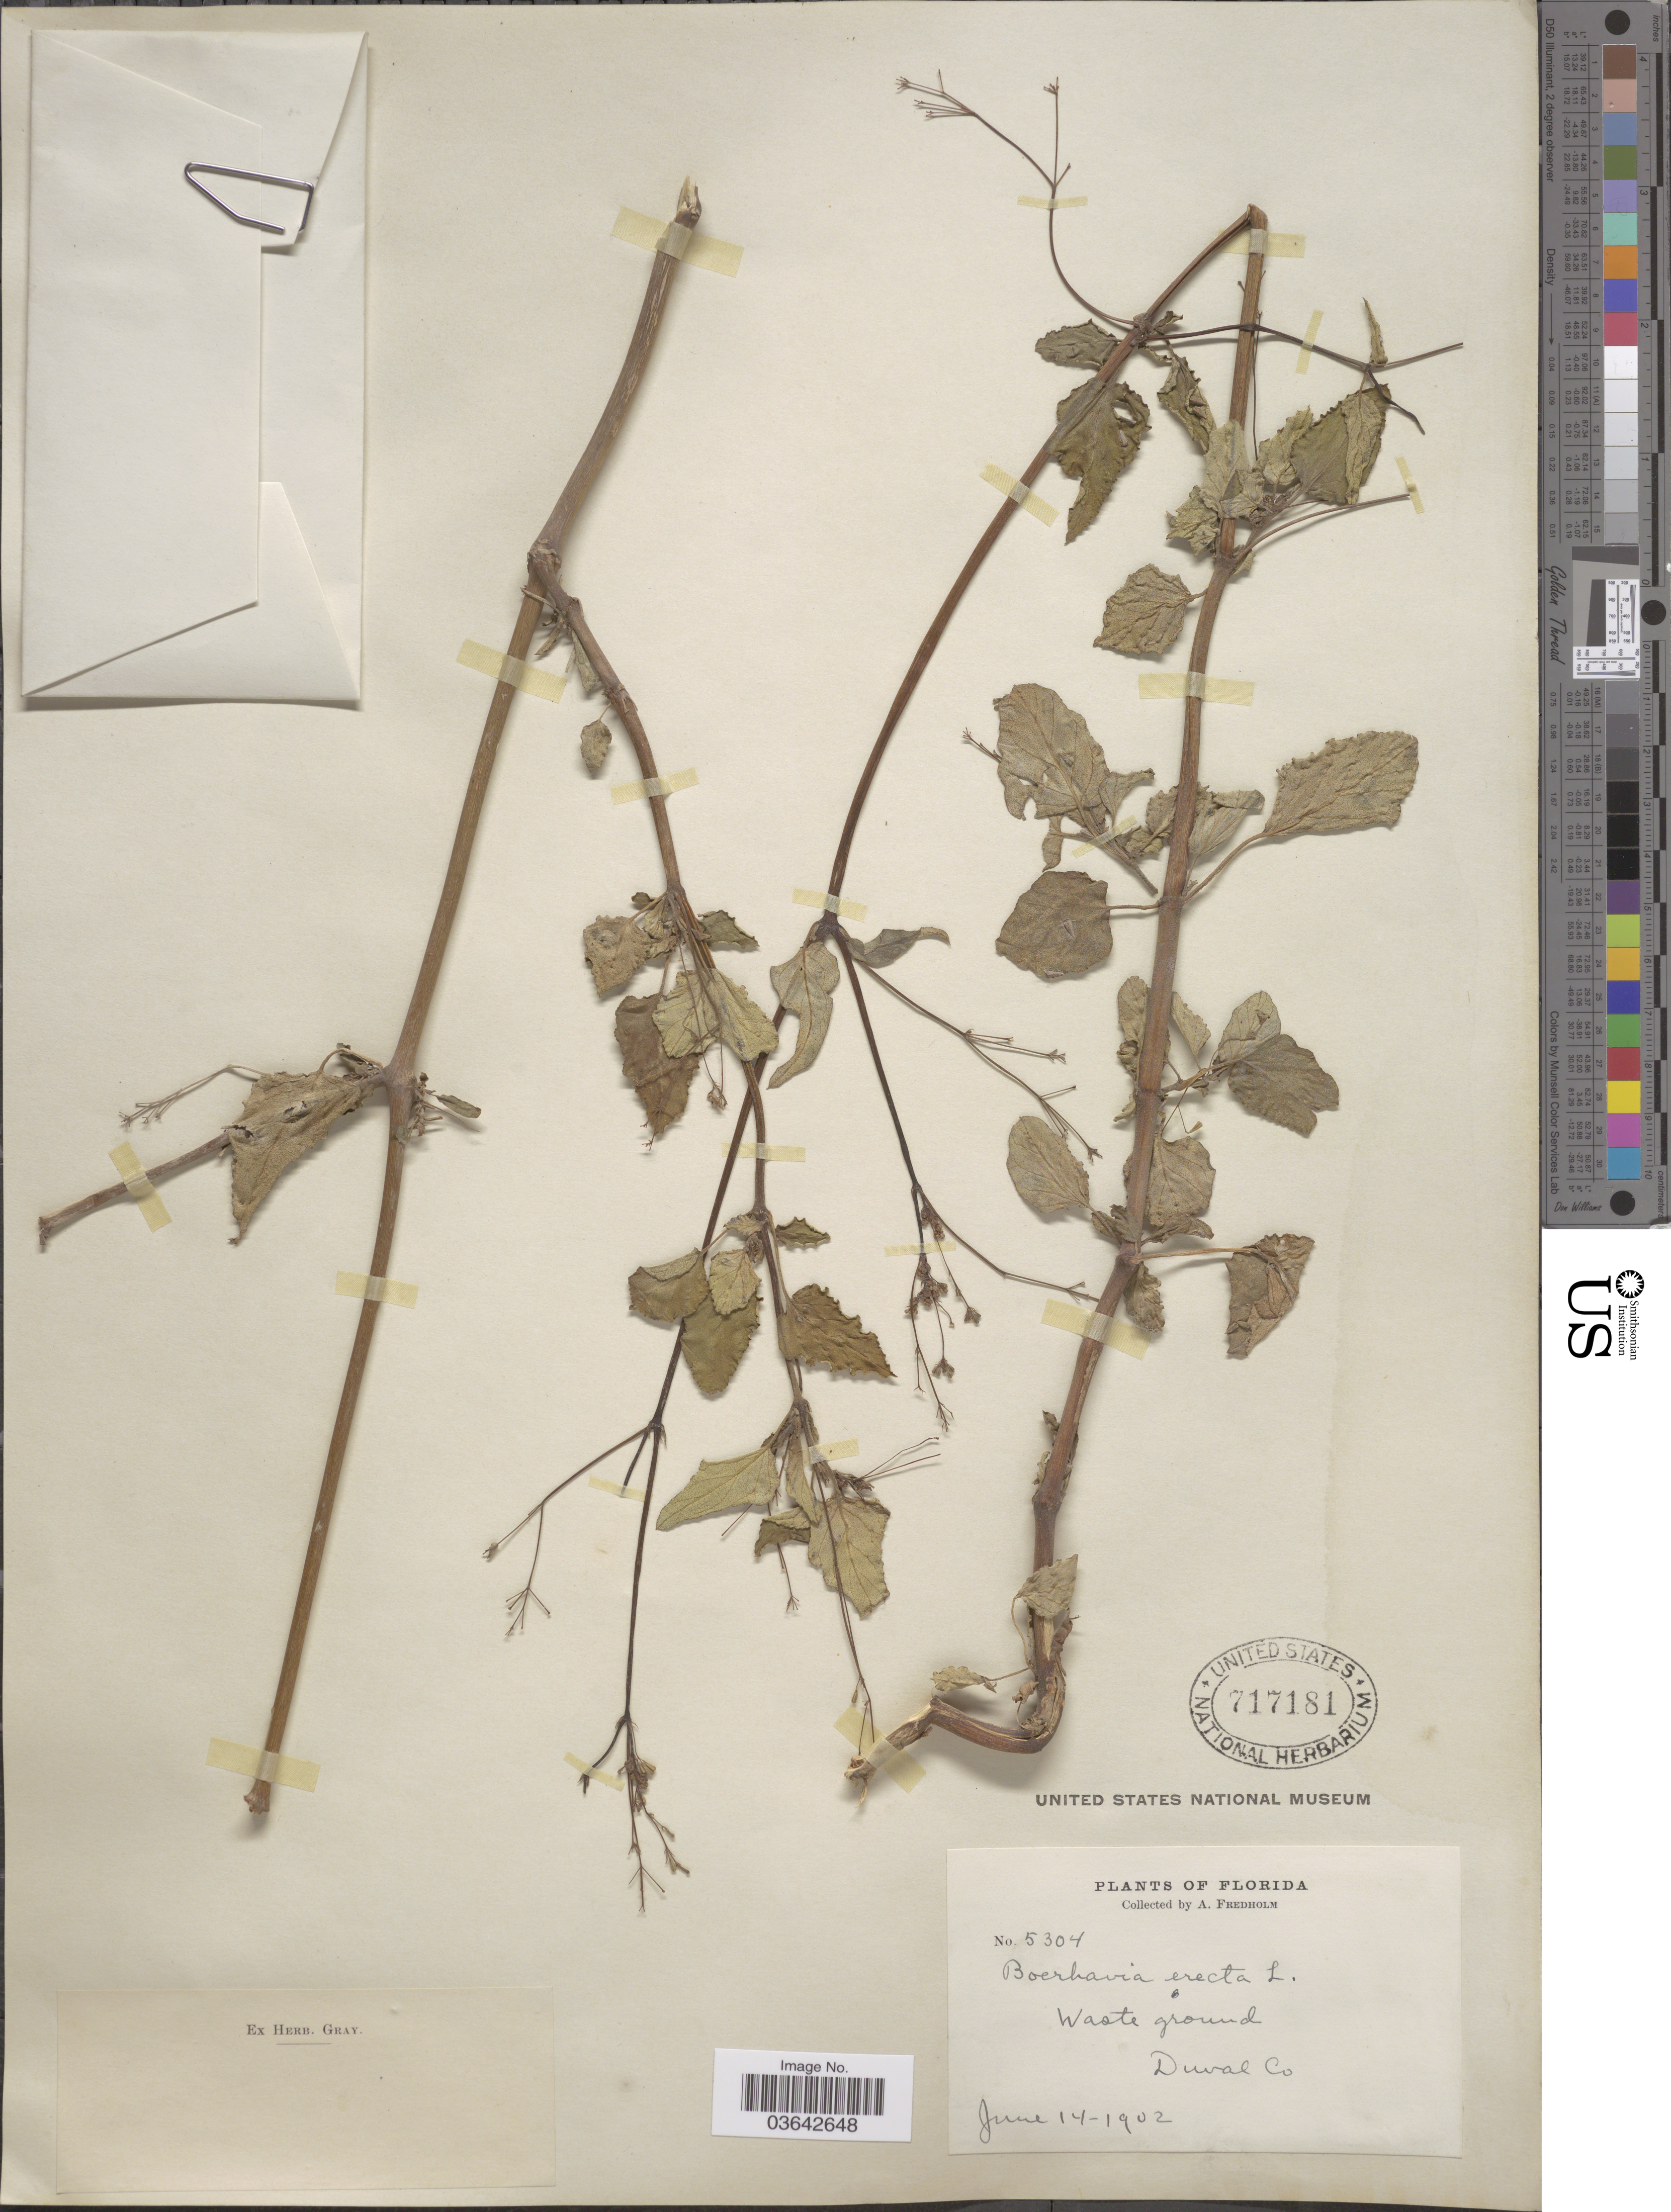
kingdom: Plantae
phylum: Tracheophyta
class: Magnoliopsida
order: Caryophyllales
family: Nyctaginaceae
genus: Boerhavia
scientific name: Boerhavia erecta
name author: L.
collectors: A. Fredholm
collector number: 5304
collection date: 1902-06-14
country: United States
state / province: Florida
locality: Duval Co.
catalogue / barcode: US 717181